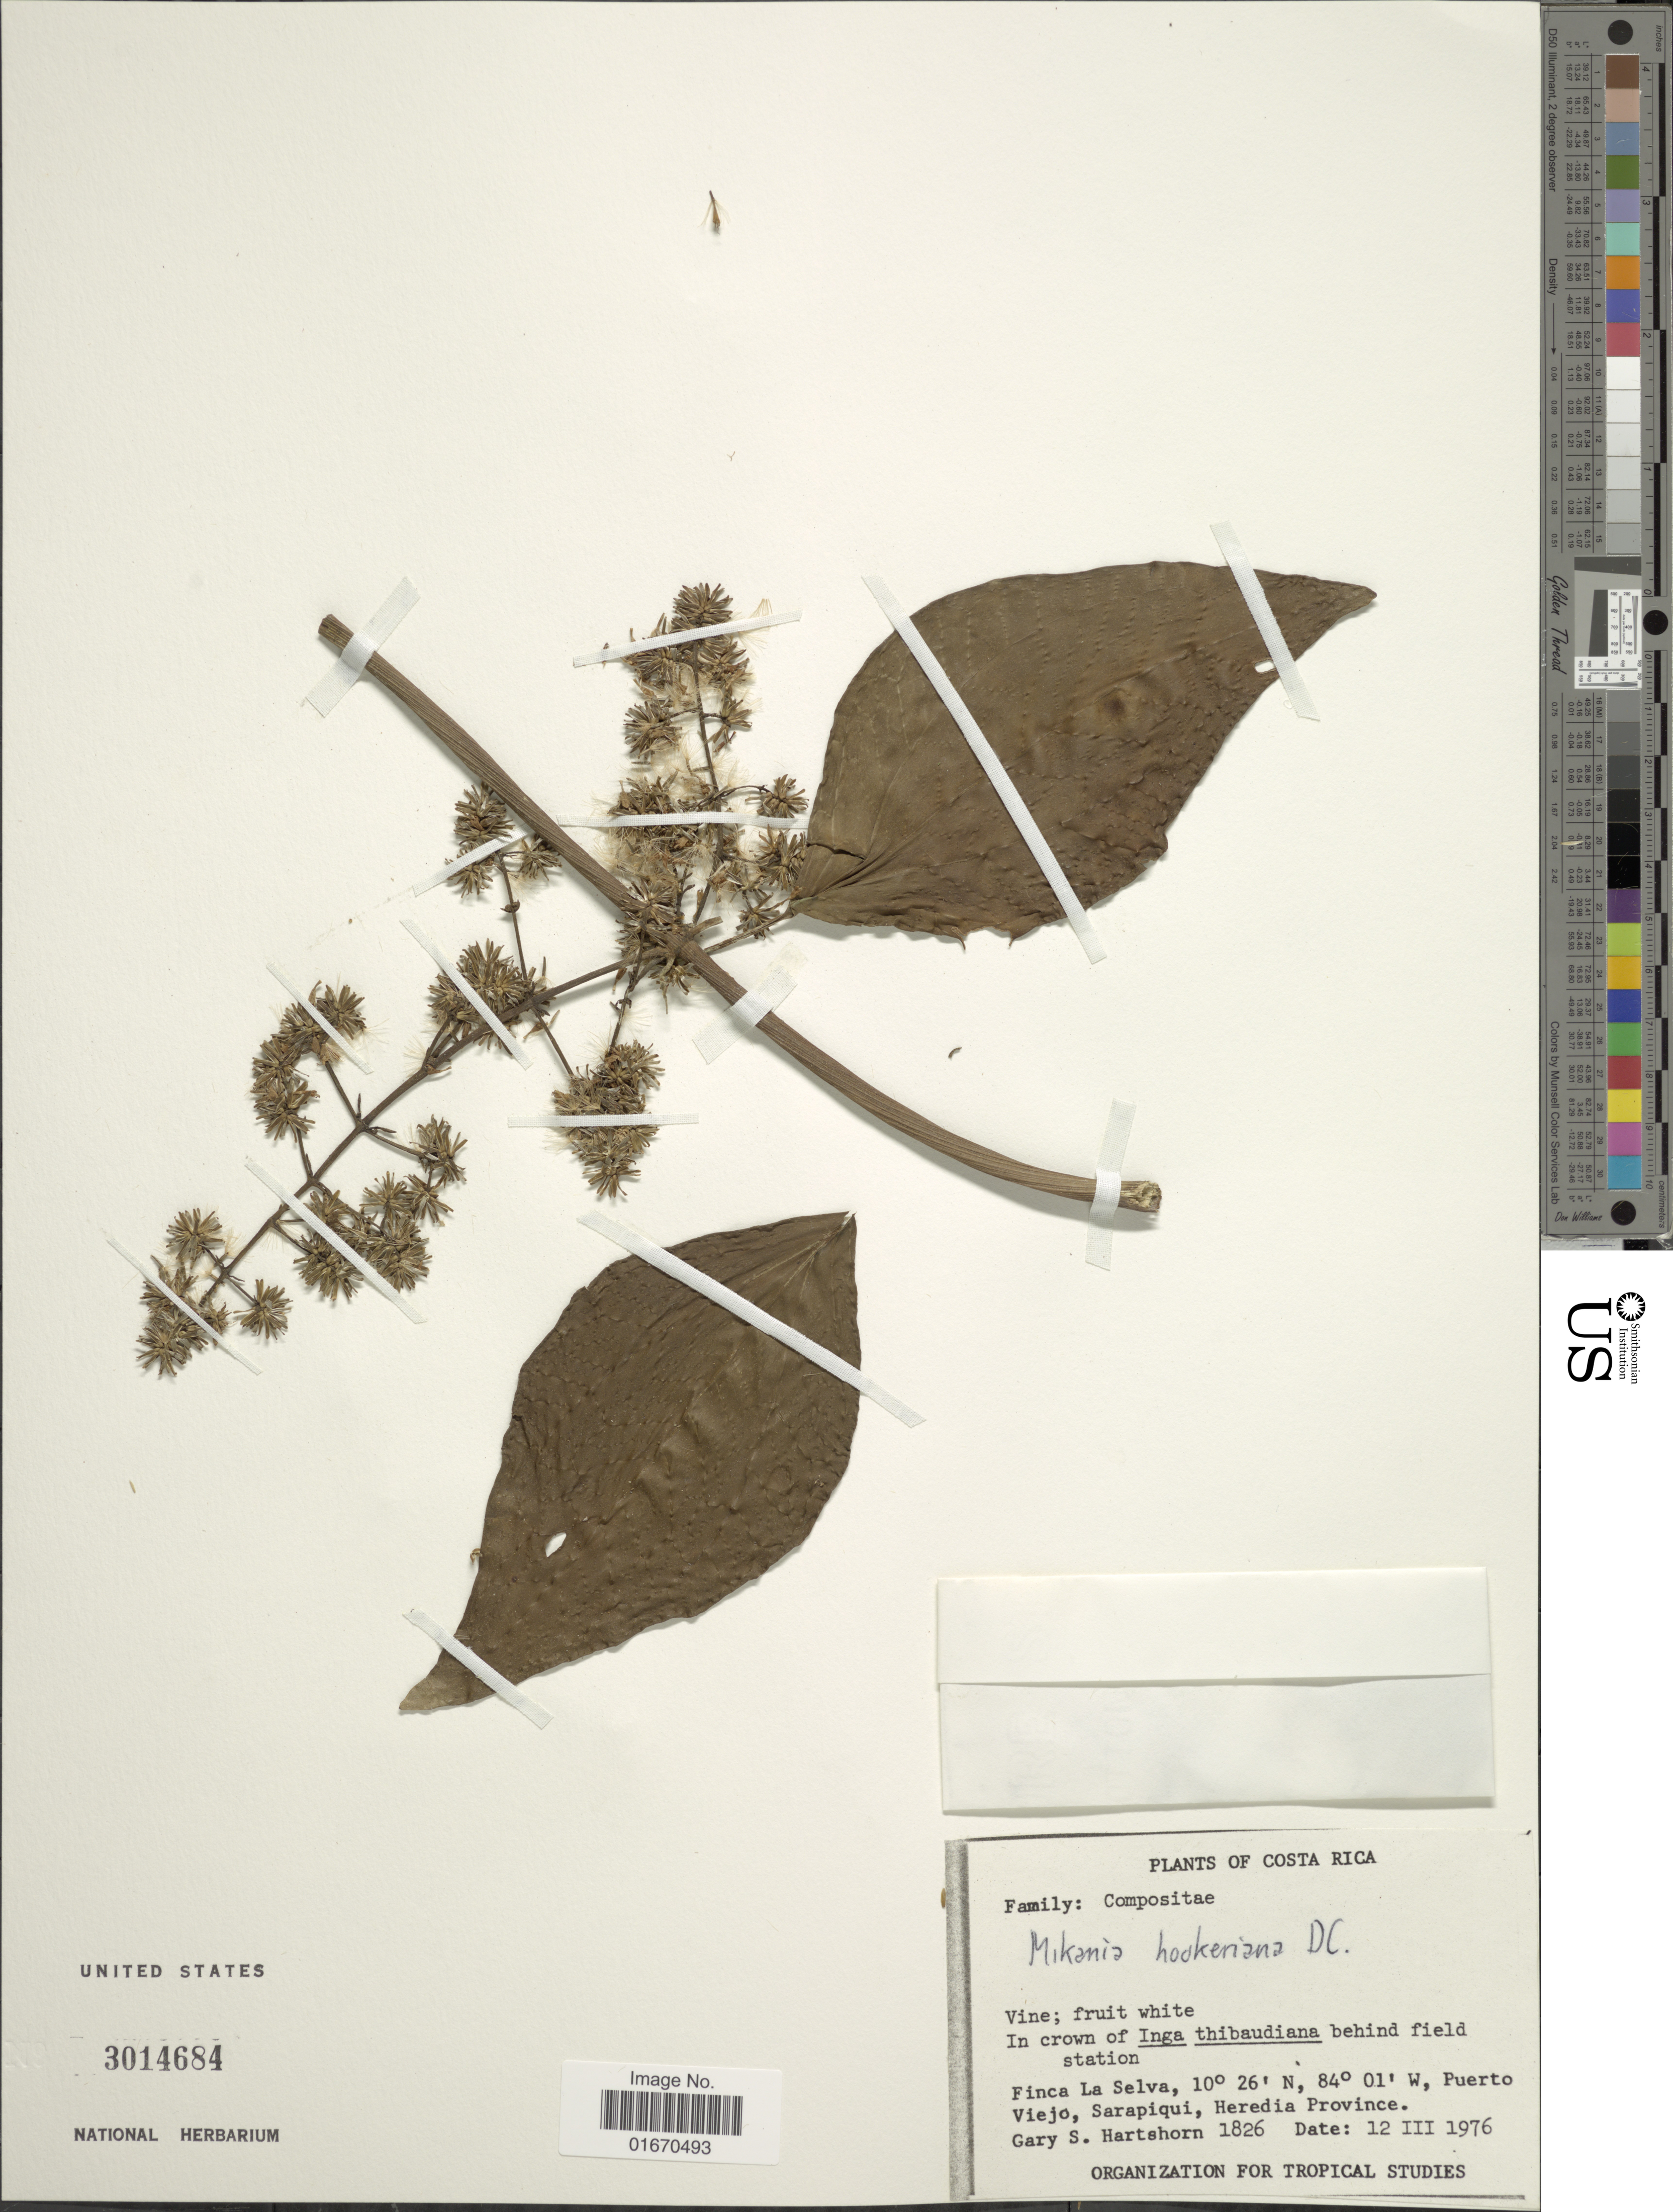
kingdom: Plantae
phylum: Tracheophyta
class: Magnoliopsida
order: Asterales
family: Asteraceae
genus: Mikania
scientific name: Mikania hookeriana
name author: DC.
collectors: G. Hartshorn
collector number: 1826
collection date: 1976-03-12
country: Costa Rica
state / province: Heredia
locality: Finca La Selva, Puerto Viejo, Sarapiqui, in crown of Inga thibaundiana behind field station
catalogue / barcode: US 3014684